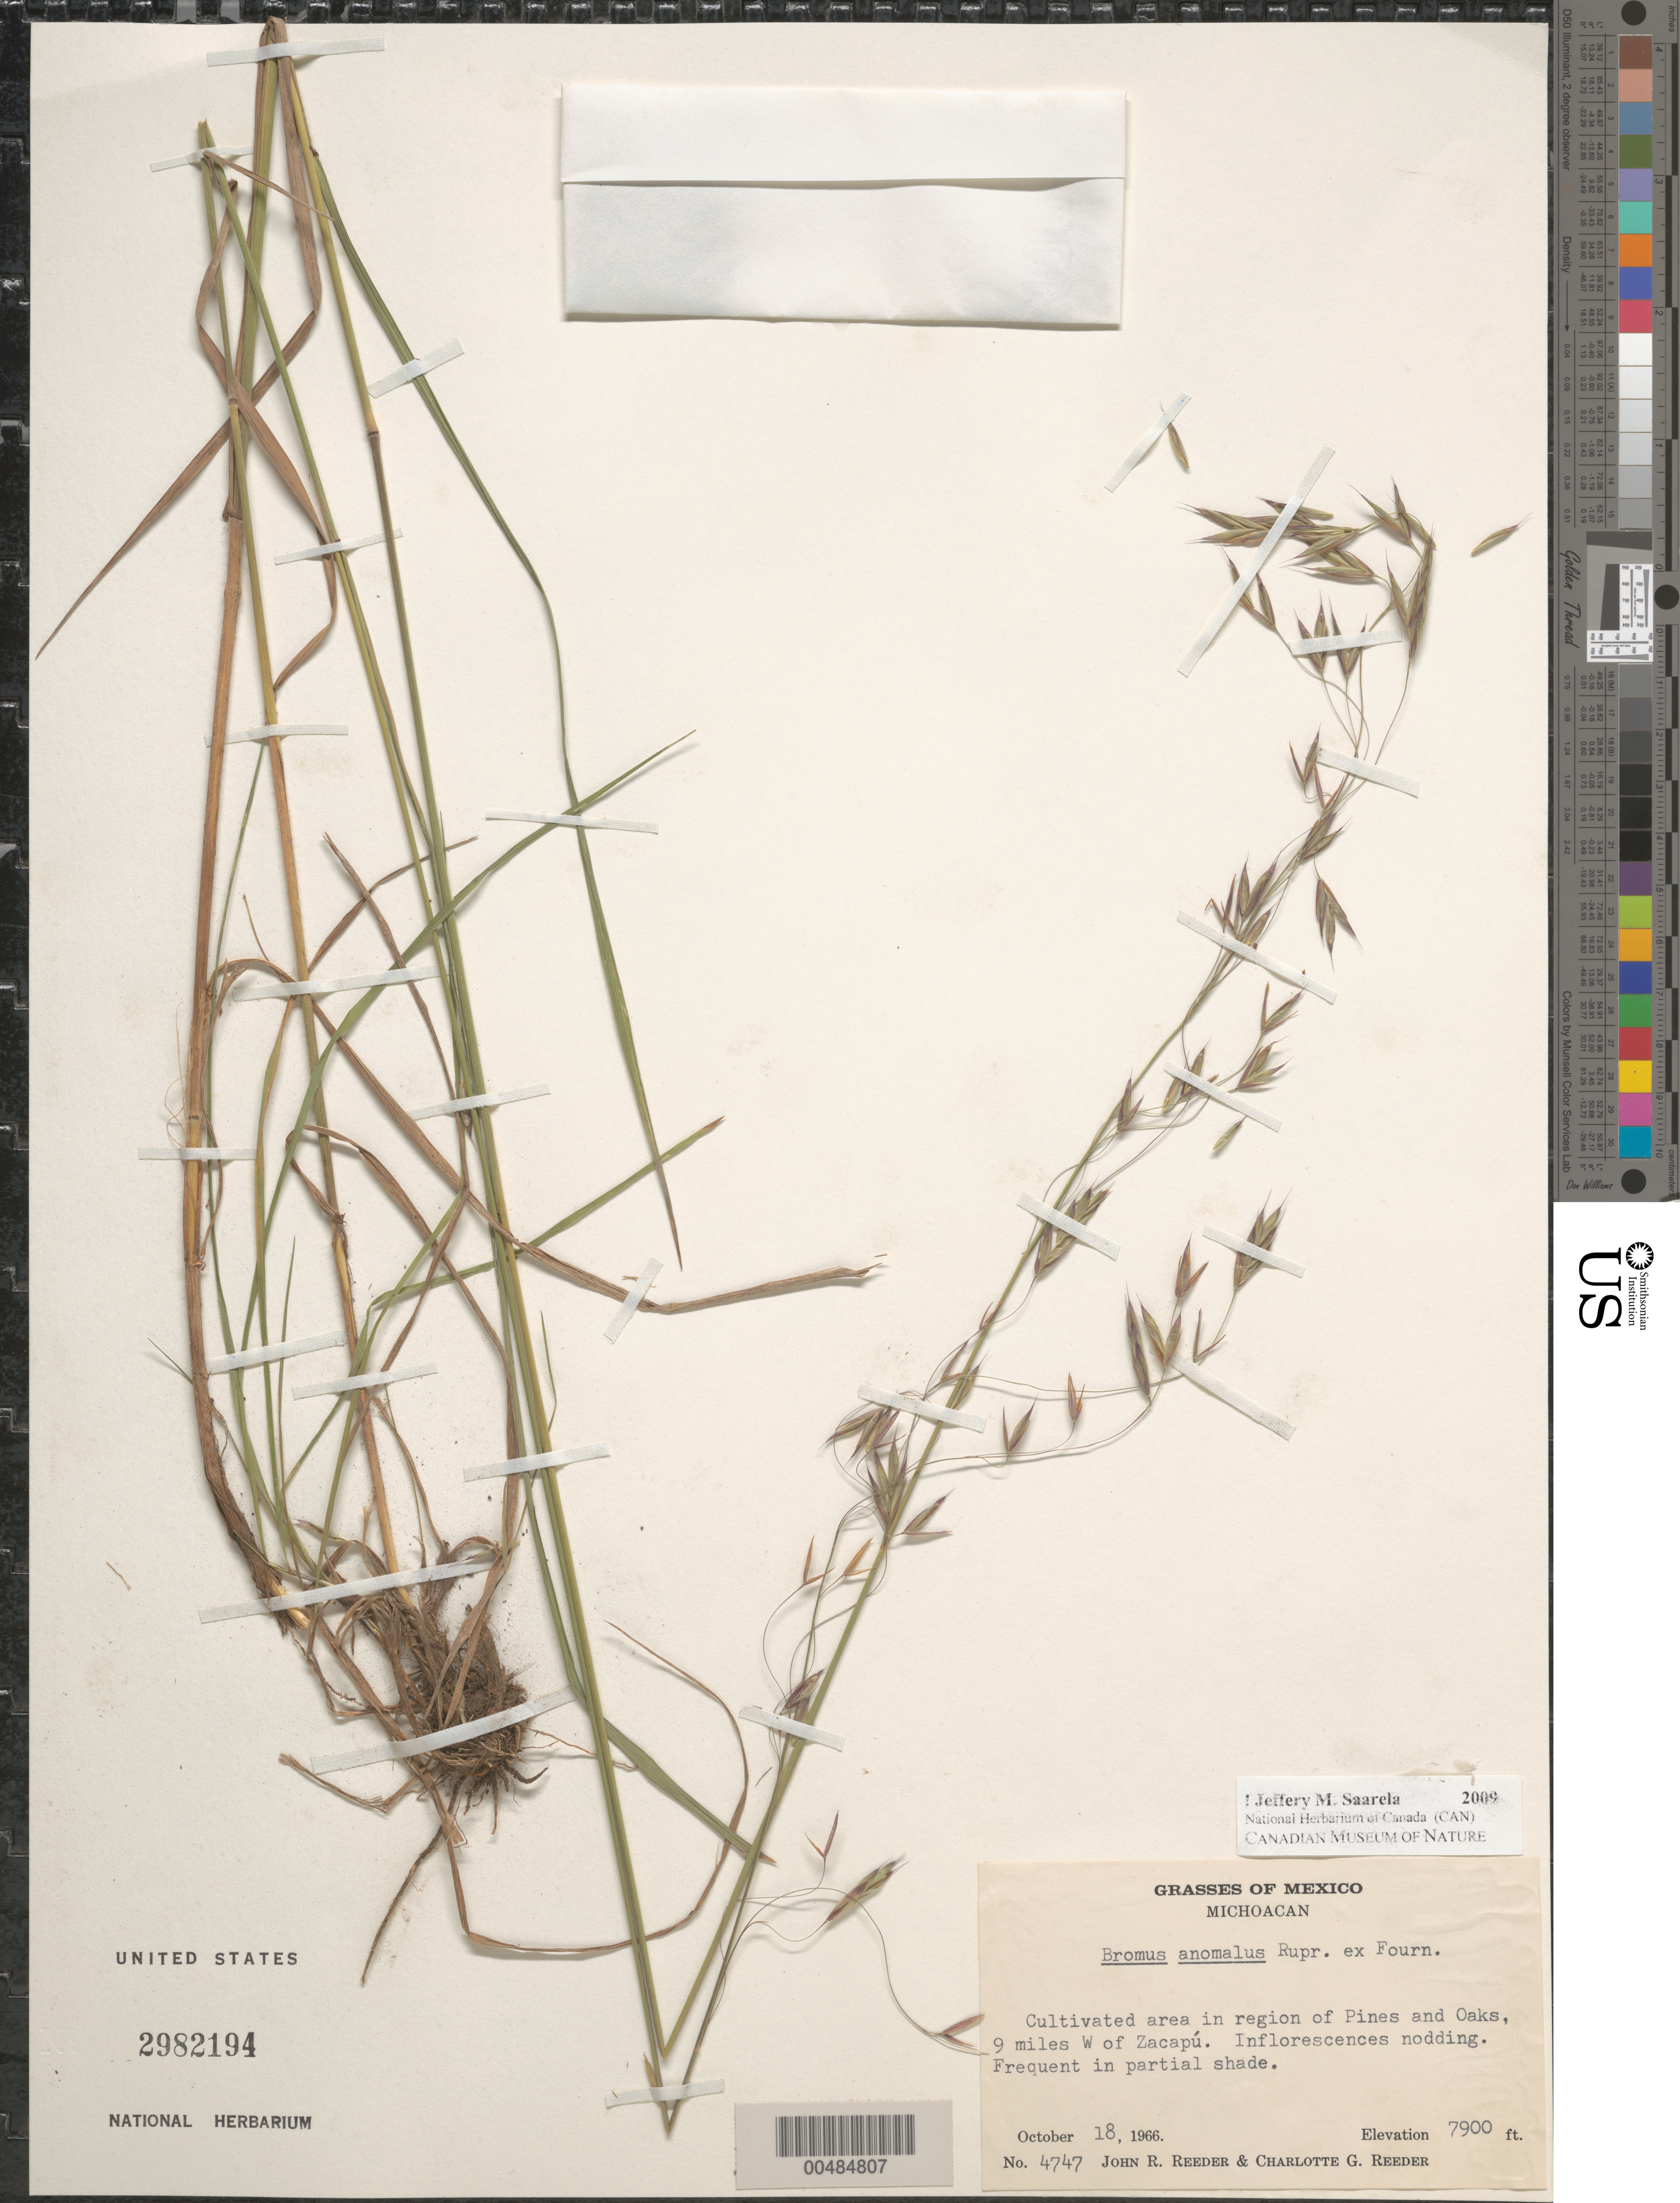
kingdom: Plantae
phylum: Tracheophyta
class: Liliopsida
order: Poales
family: Poaceae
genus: Bromus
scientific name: Bromus anomalus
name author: Rupr. ex E. Fourn.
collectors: J. R. Reeder & C. G. Reeder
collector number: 4747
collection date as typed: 18 Oct 1966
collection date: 1966-10-18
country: Mexico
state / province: Michoacán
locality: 9 mi W of Zacapa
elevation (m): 2408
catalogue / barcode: US 2982194